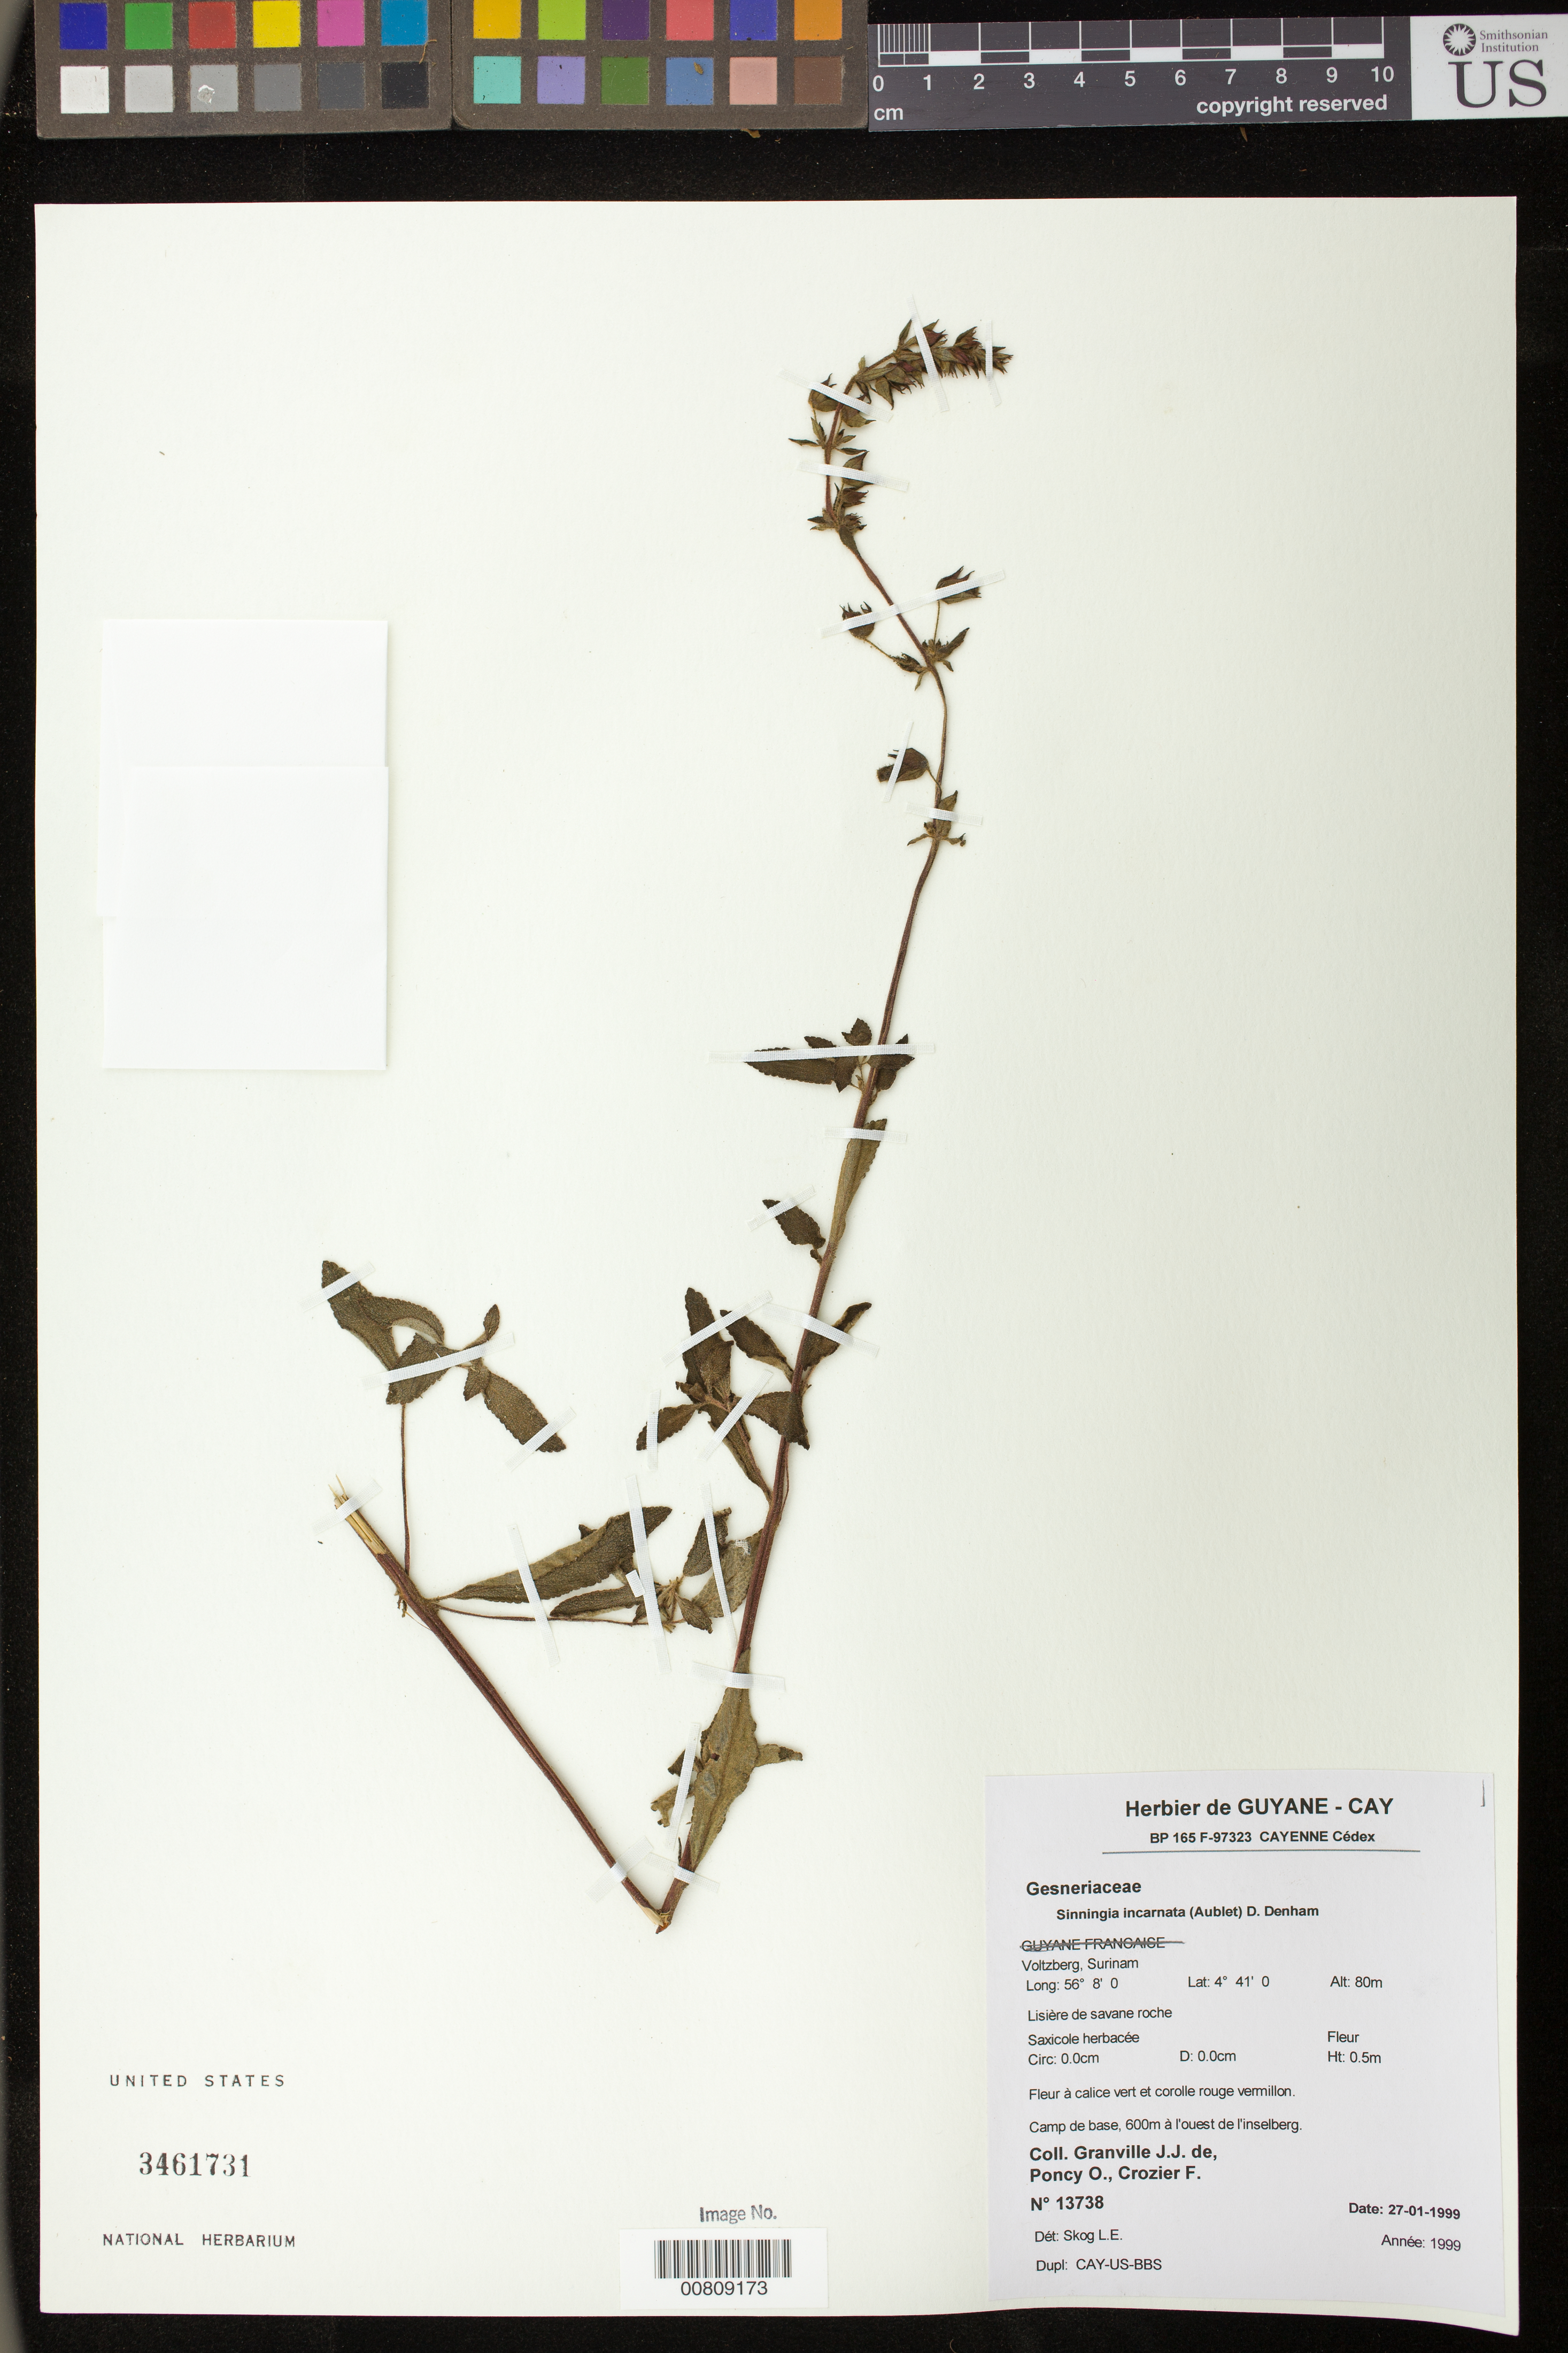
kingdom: Plantae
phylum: Tracheophyta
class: Magnoliopsida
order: Lamiales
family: Gesneriaceae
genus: Sinningia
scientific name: Sinningia incarnata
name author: (Aubl.) D.L. Denham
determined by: Skog, Laurence E.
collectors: J.-J. de Granville, O. Poncy & F. Crozier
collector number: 13738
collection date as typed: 27-Jan-99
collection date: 1999-01-27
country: Suriname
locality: Voltzberg, camp de base, 600 m a l'ouest de l'inselberg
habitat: Lisière de savane-roche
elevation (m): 80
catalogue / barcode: US 3461731